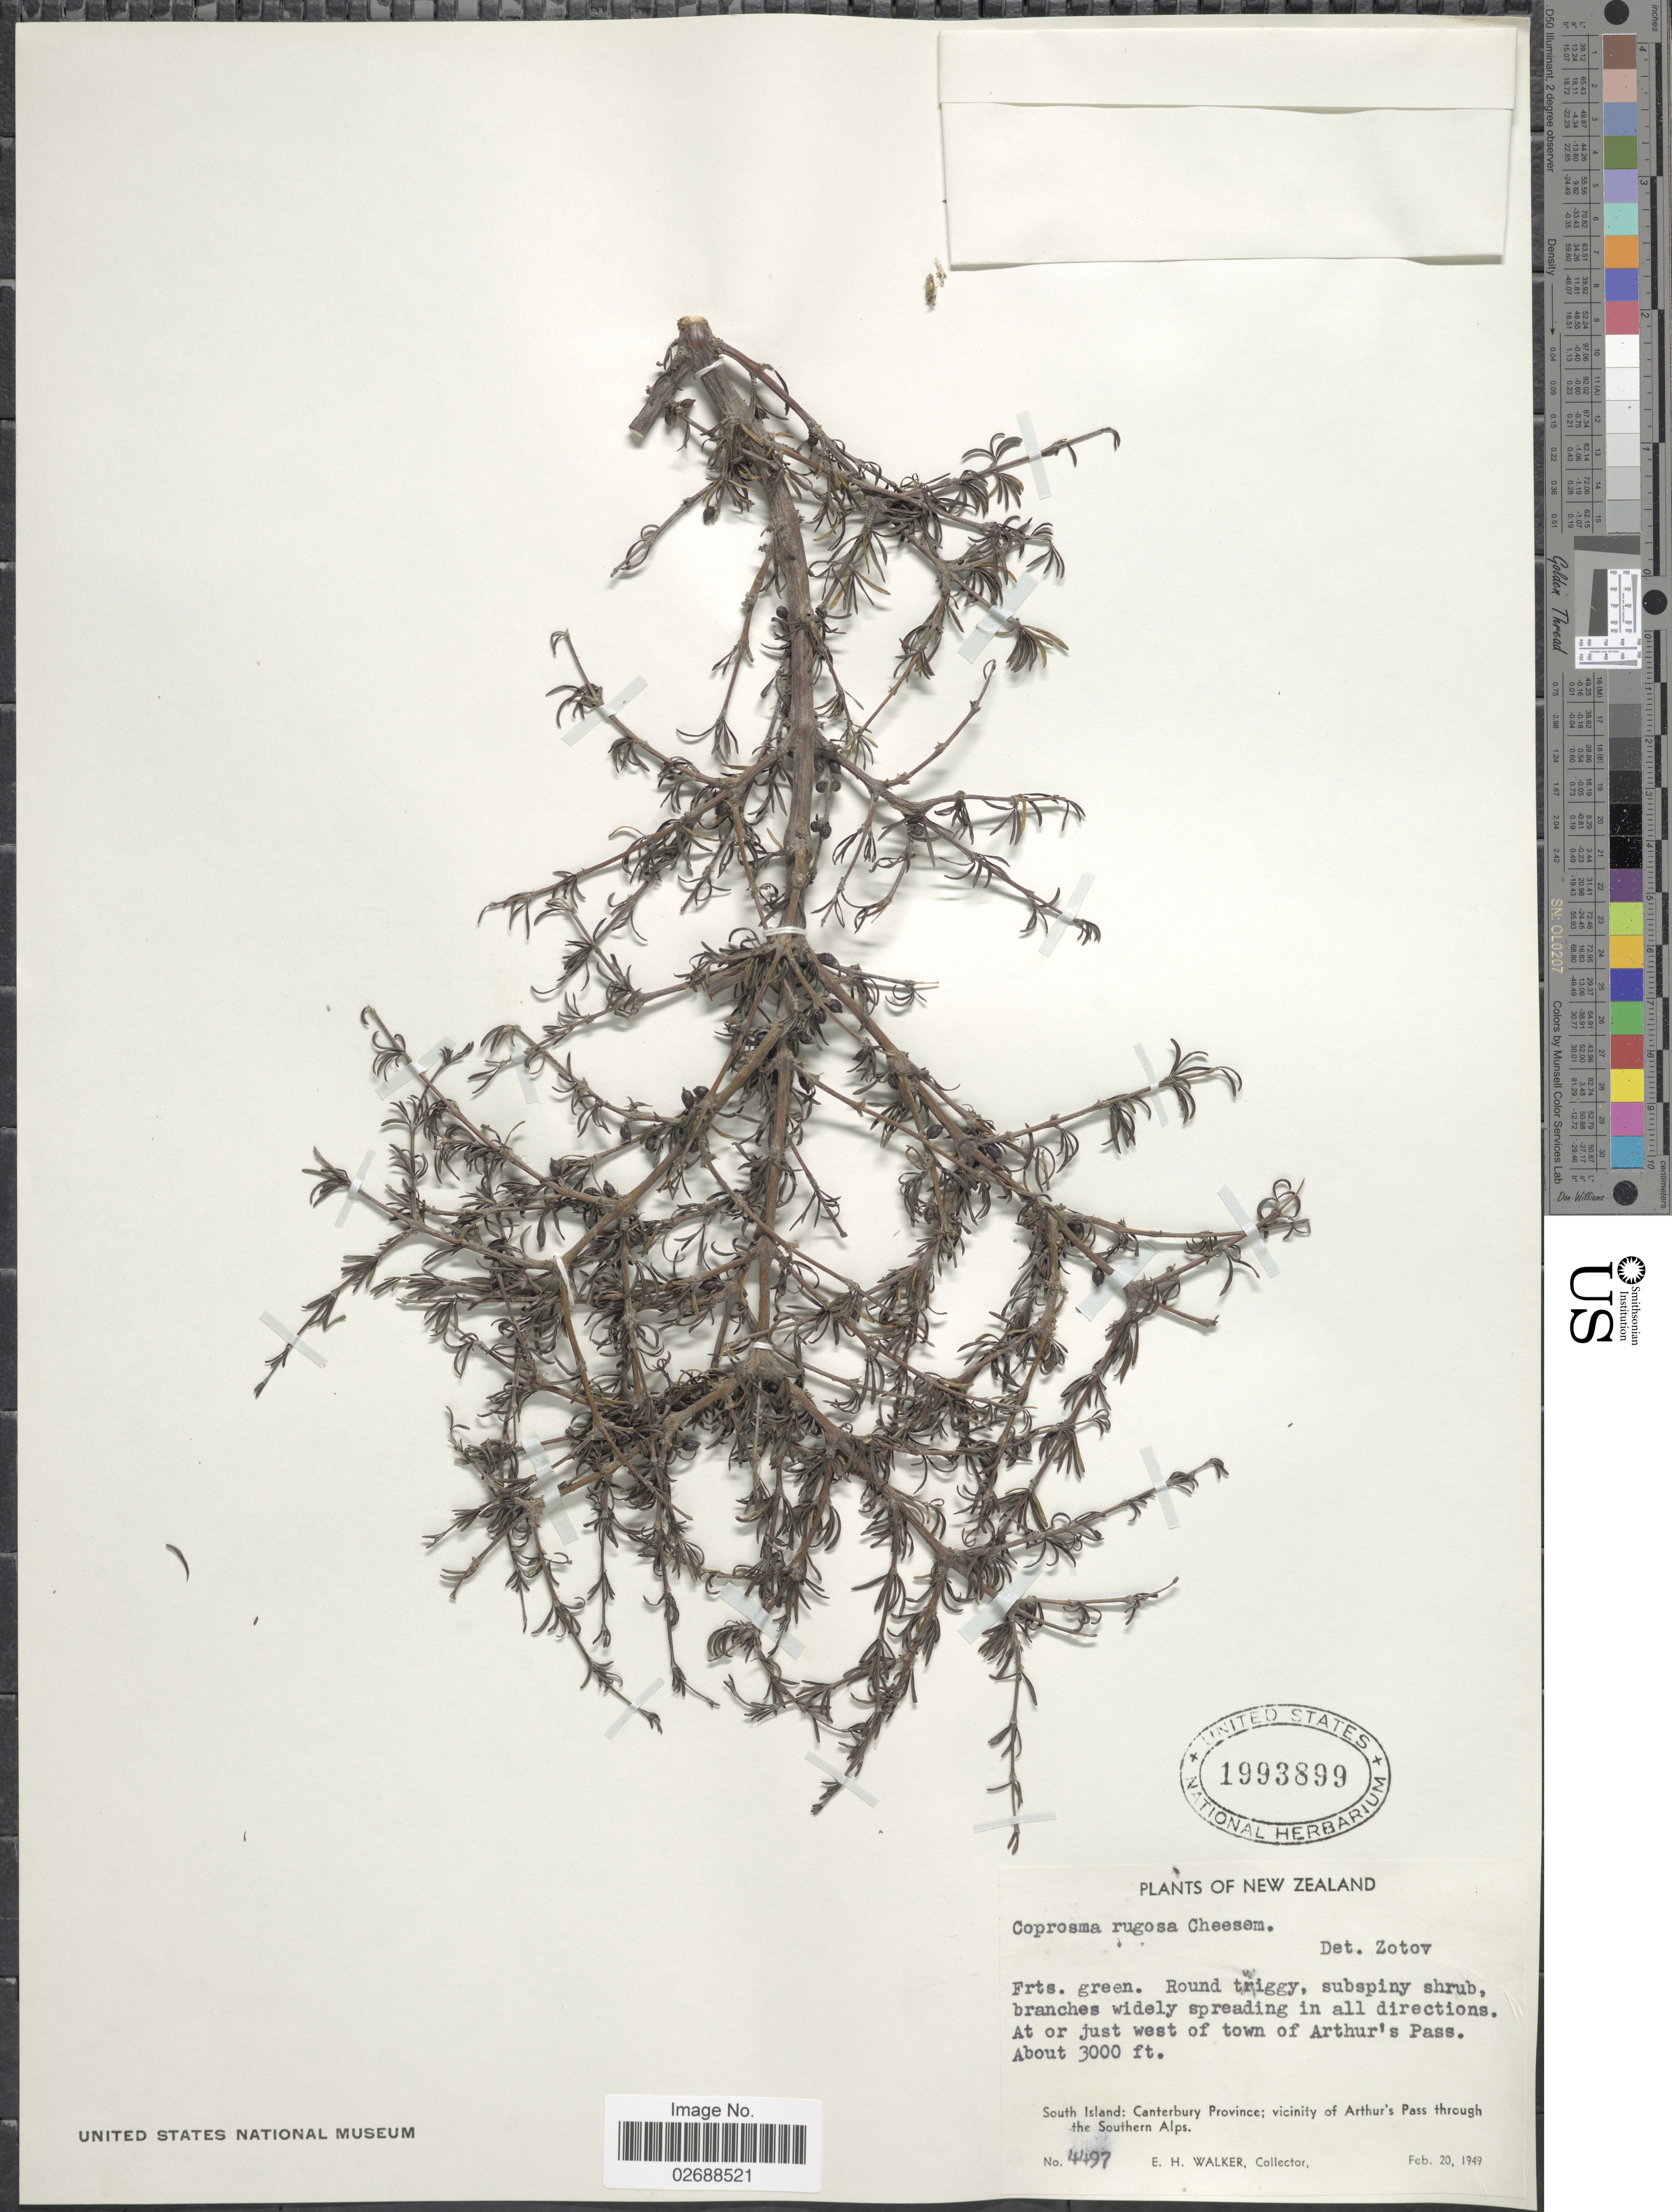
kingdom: Plantae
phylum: Tracheophyta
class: Magnoliopsida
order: Gentianales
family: Rubiaceae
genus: Coprosma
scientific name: Coprosma rugosa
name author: Cheeseman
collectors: E. H. Walker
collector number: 4497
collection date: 1949-02-20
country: New Zealand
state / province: Canterbury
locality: South Island; vicinity of Arthur's Pass through the Southern Alps, at or just west of town of Arthur's Pass.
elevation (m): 914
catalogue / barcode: US 1993899